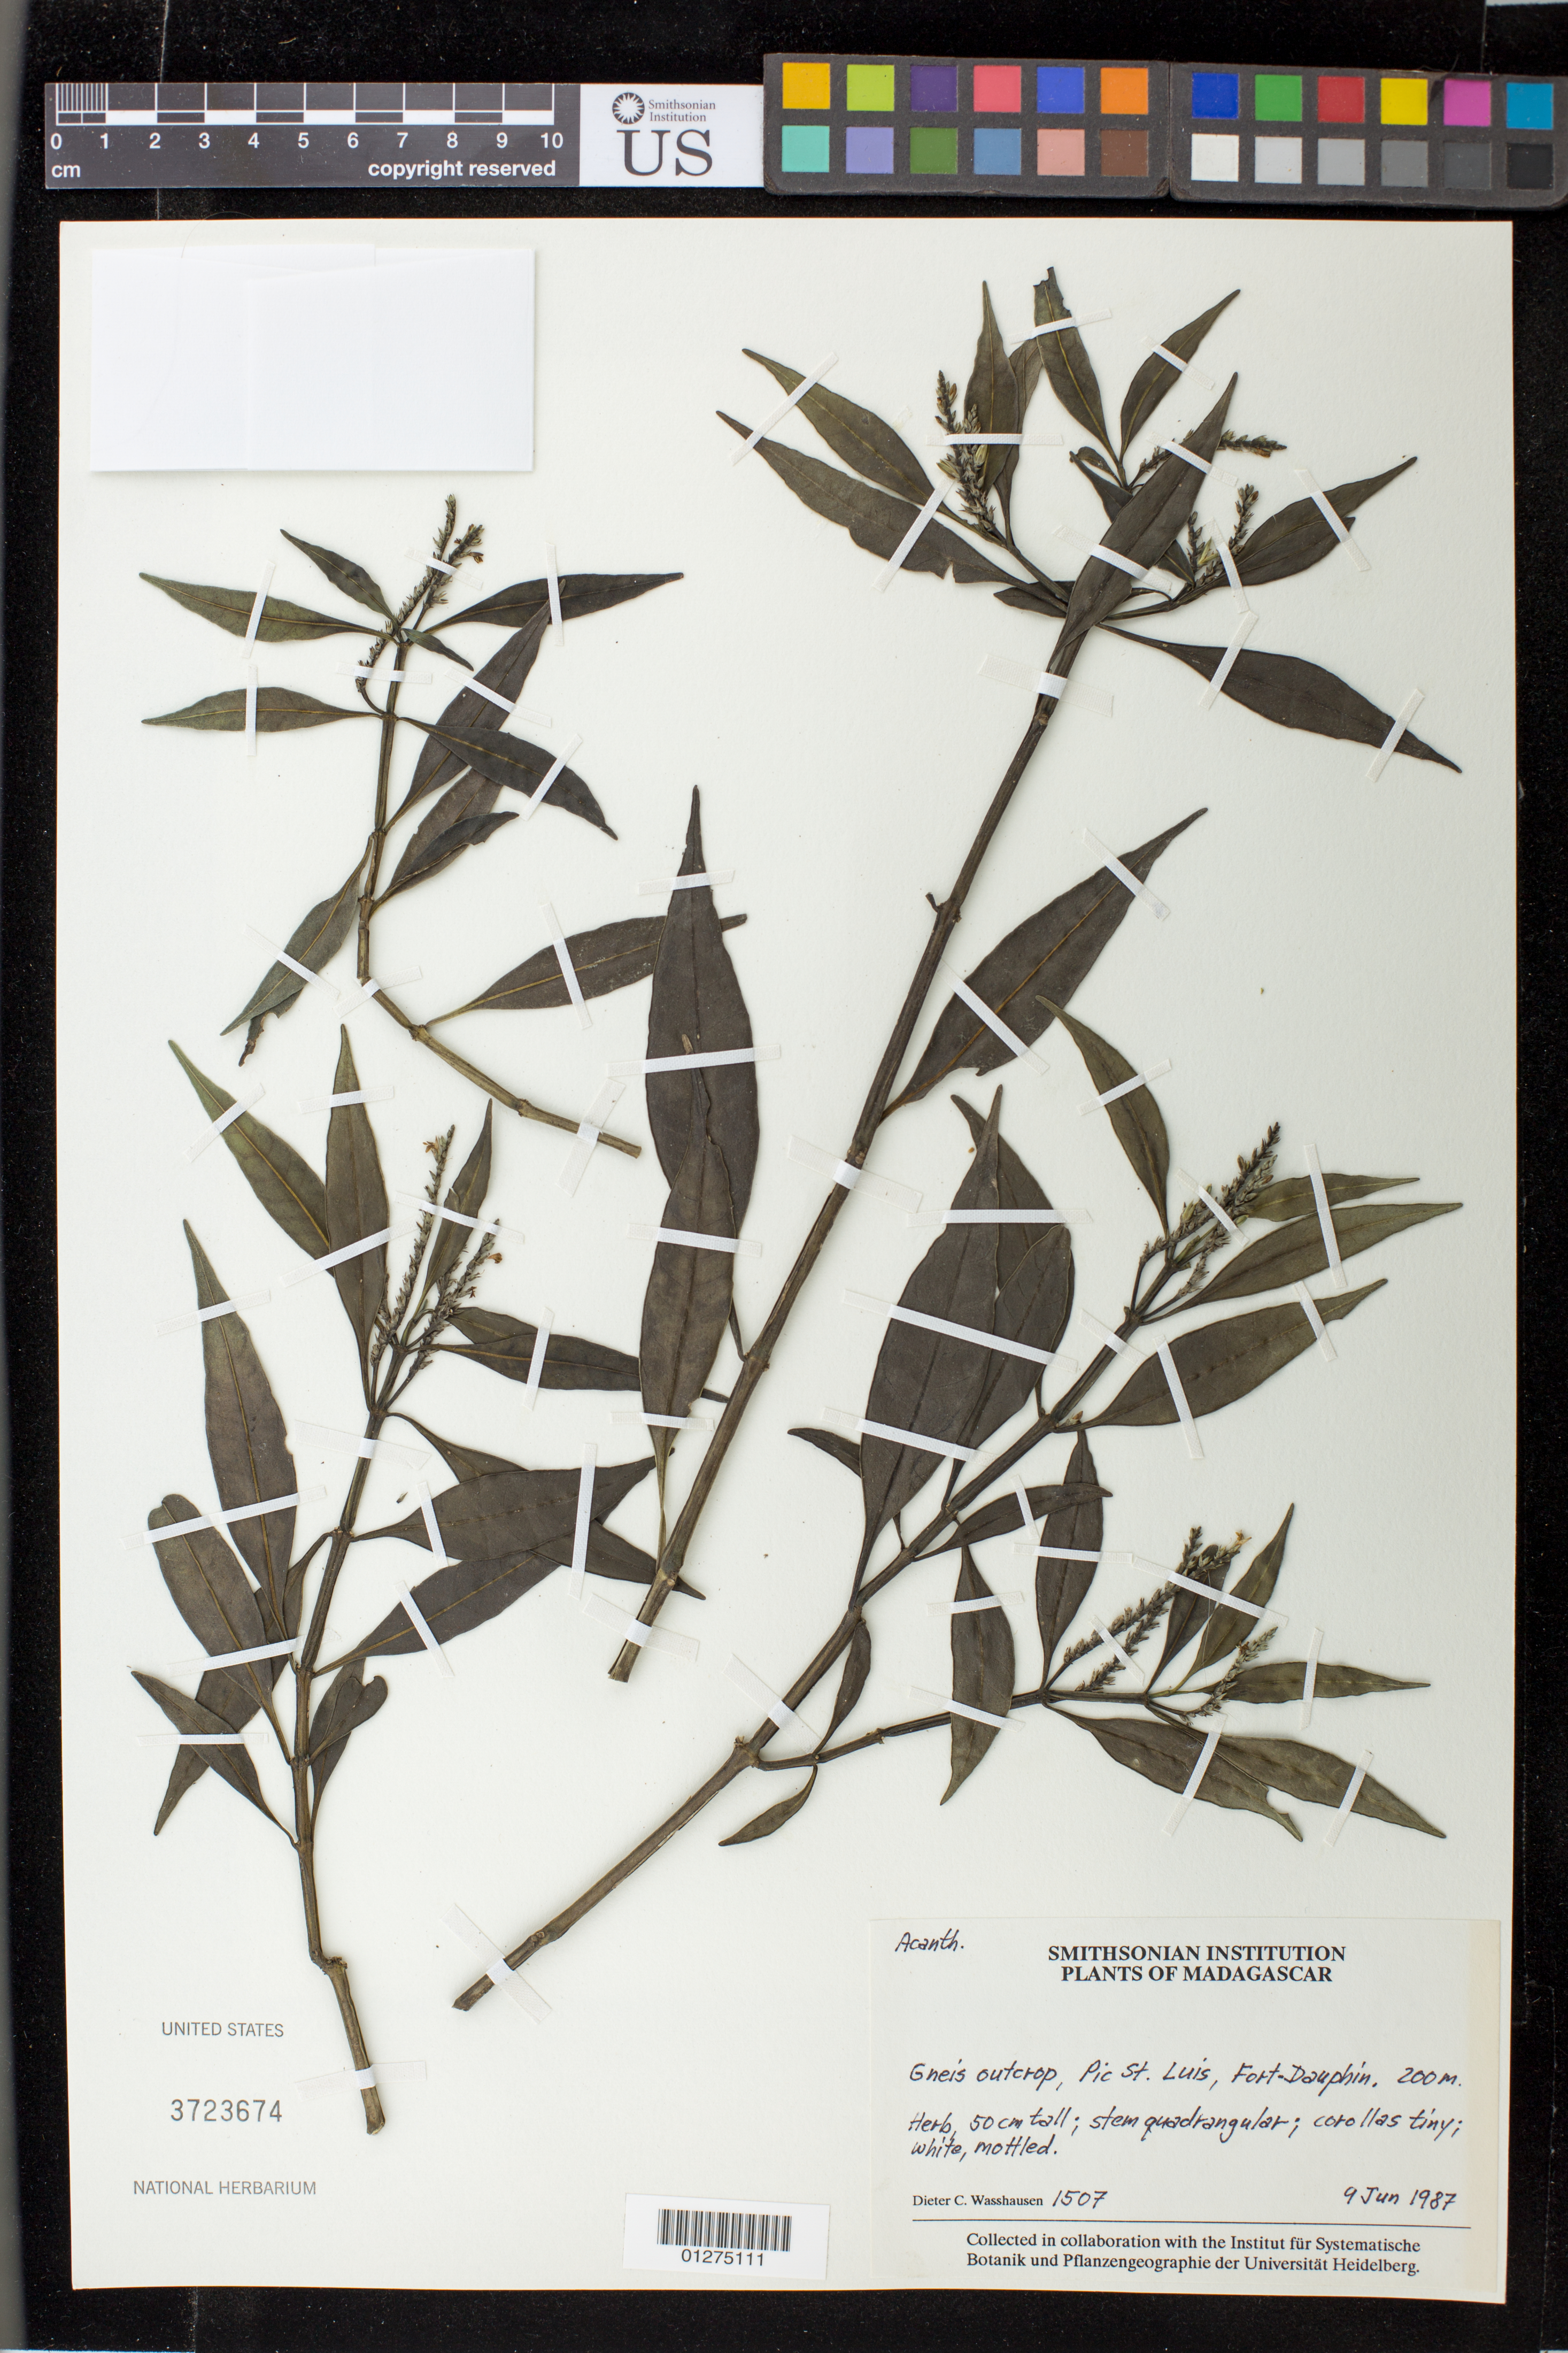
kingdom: Plantae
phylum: Tracheophyta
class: Magnoliopsida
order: Lamiales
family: Acanthaceae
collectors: D. C. Wasshausen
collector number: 1507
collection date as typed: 9 Jun 1987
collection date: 1987-06-09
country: Madagascar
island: Madagascar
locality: Pic St. Luis, Fort Dauphin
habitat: gneis outcrop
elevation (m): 200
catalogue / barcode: US 3723674